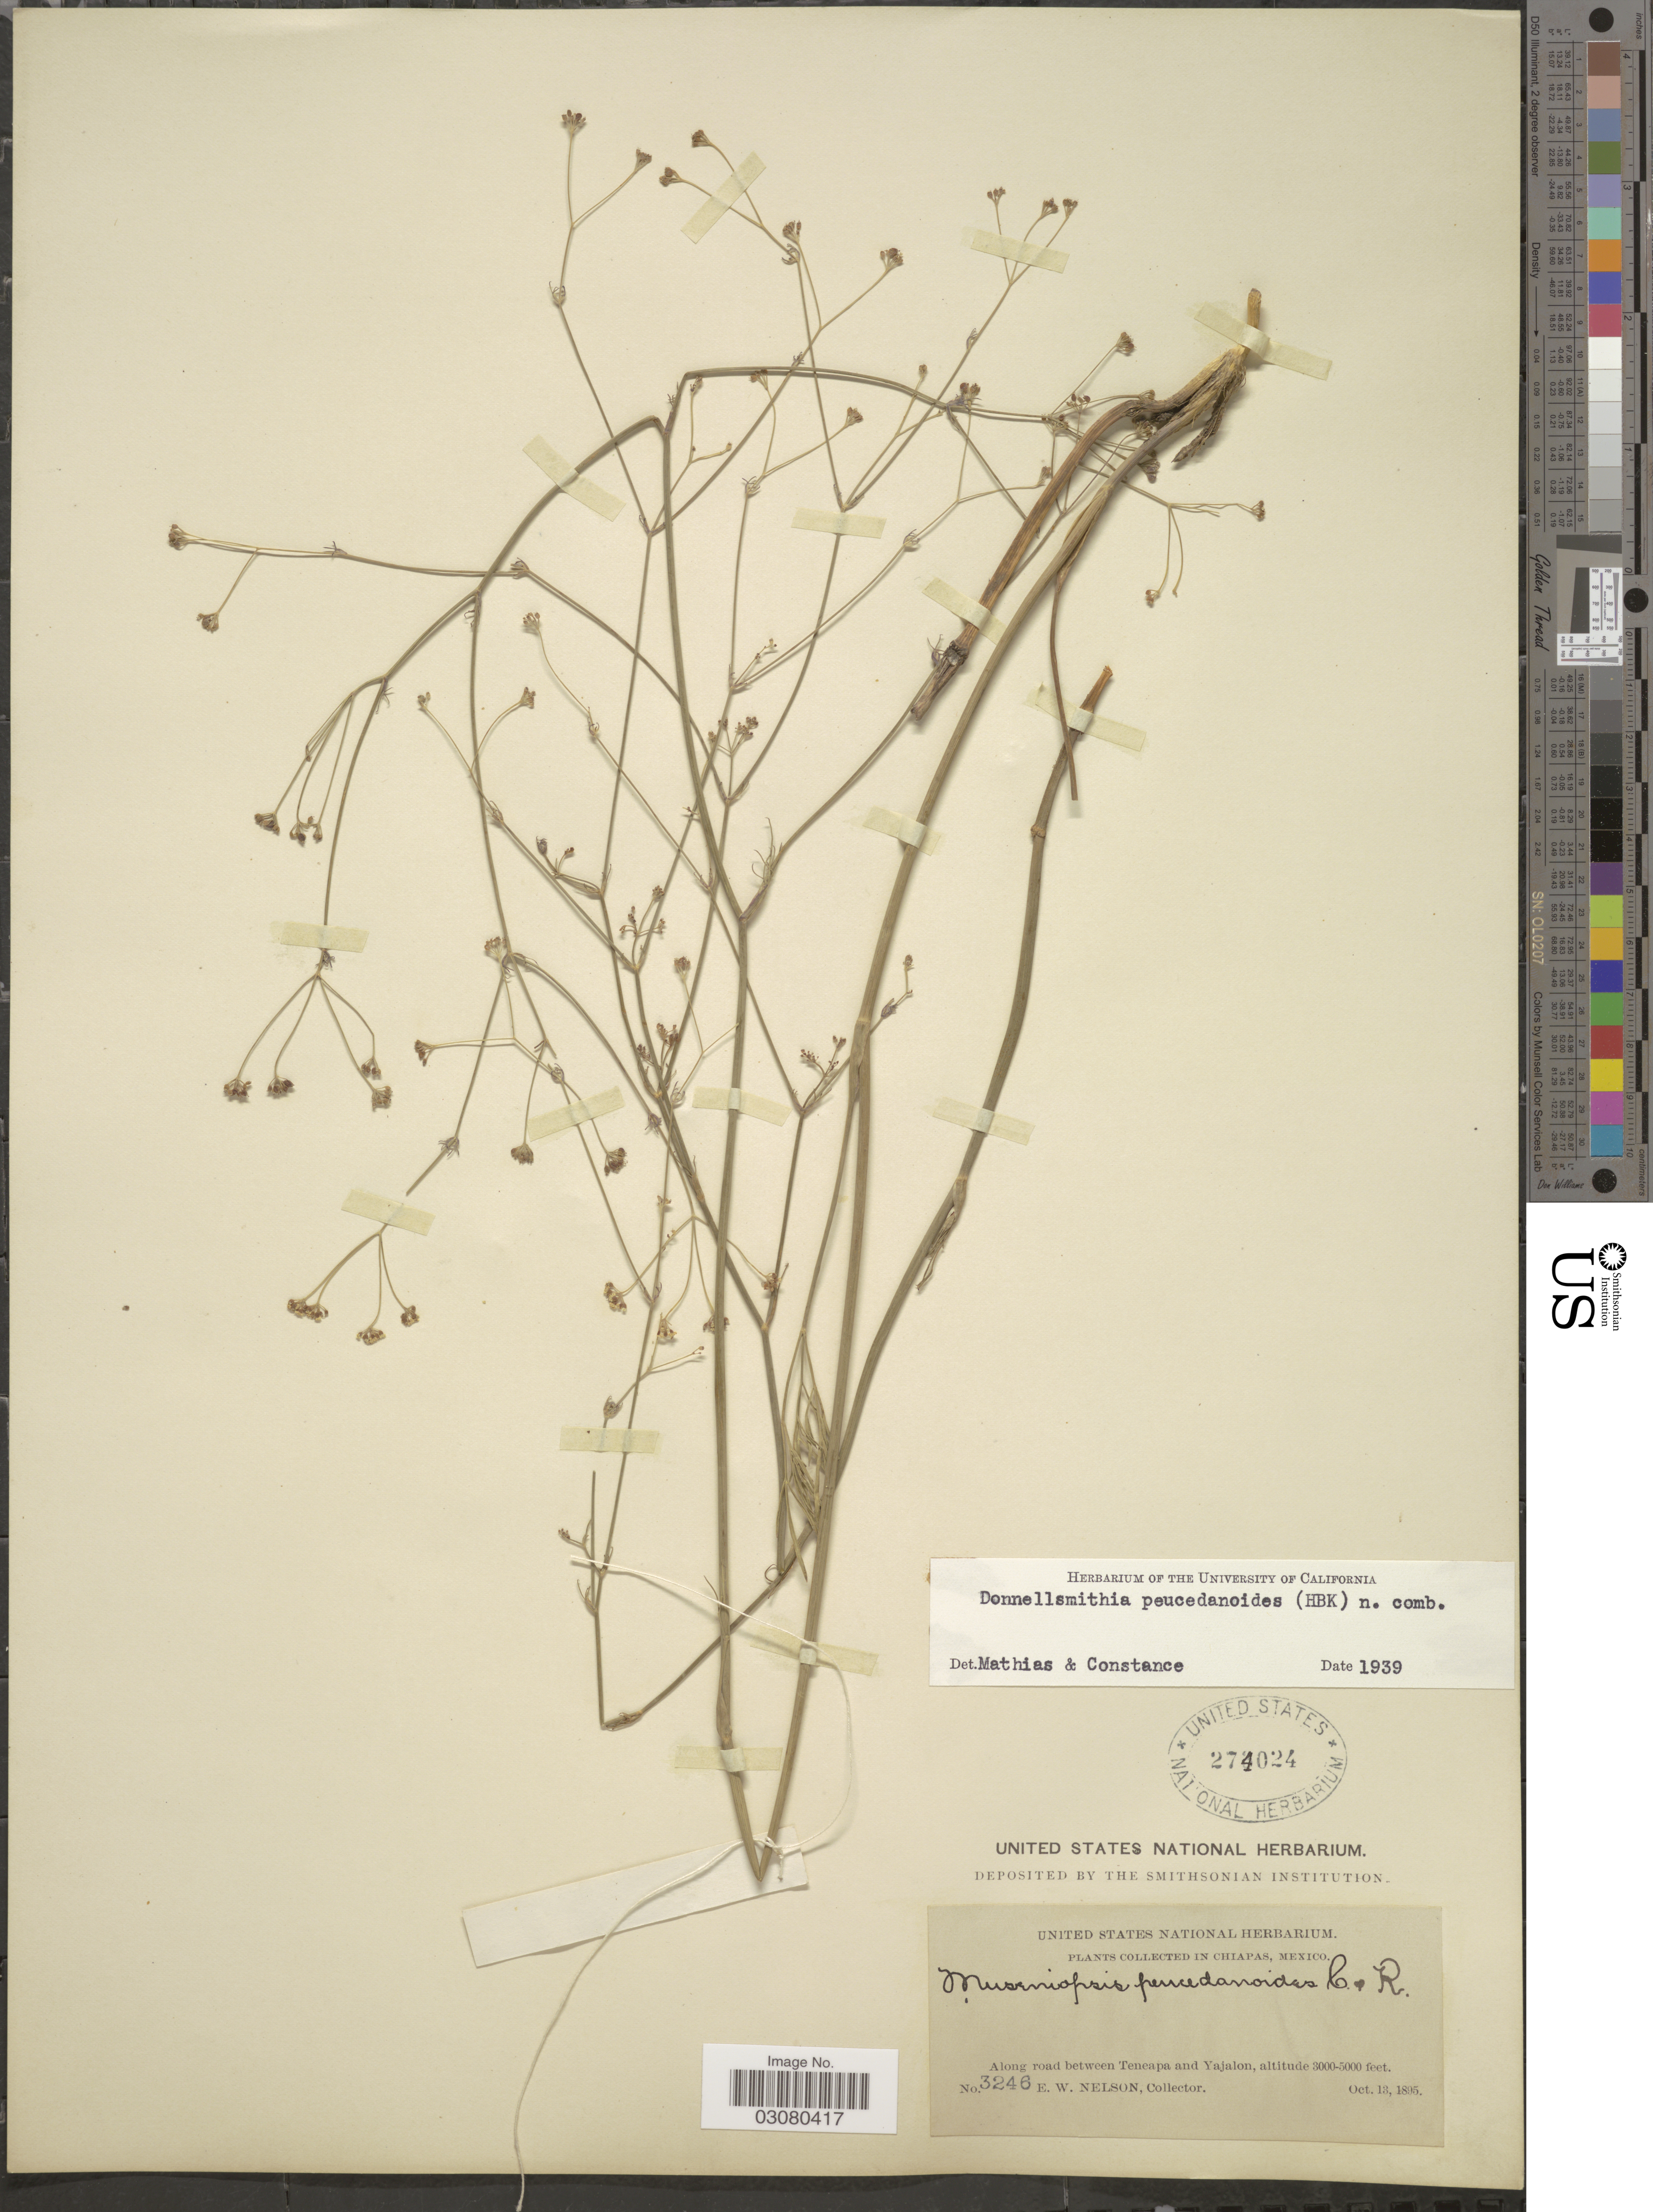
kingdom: Plantae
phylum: Tracheophyta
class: Magnoliopsida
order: Apiales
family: Apiaceae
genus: Donnellsmithia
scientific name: Donnellsmithia peucedanoides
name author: (Kunth) Mathias & Constance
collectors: E. W. Nelson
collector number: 3246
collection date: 1895-10-13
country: Mexico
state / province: Chiapas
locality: Along road between Teneapa and Yajalon.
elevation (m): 914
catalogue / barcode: US 274024